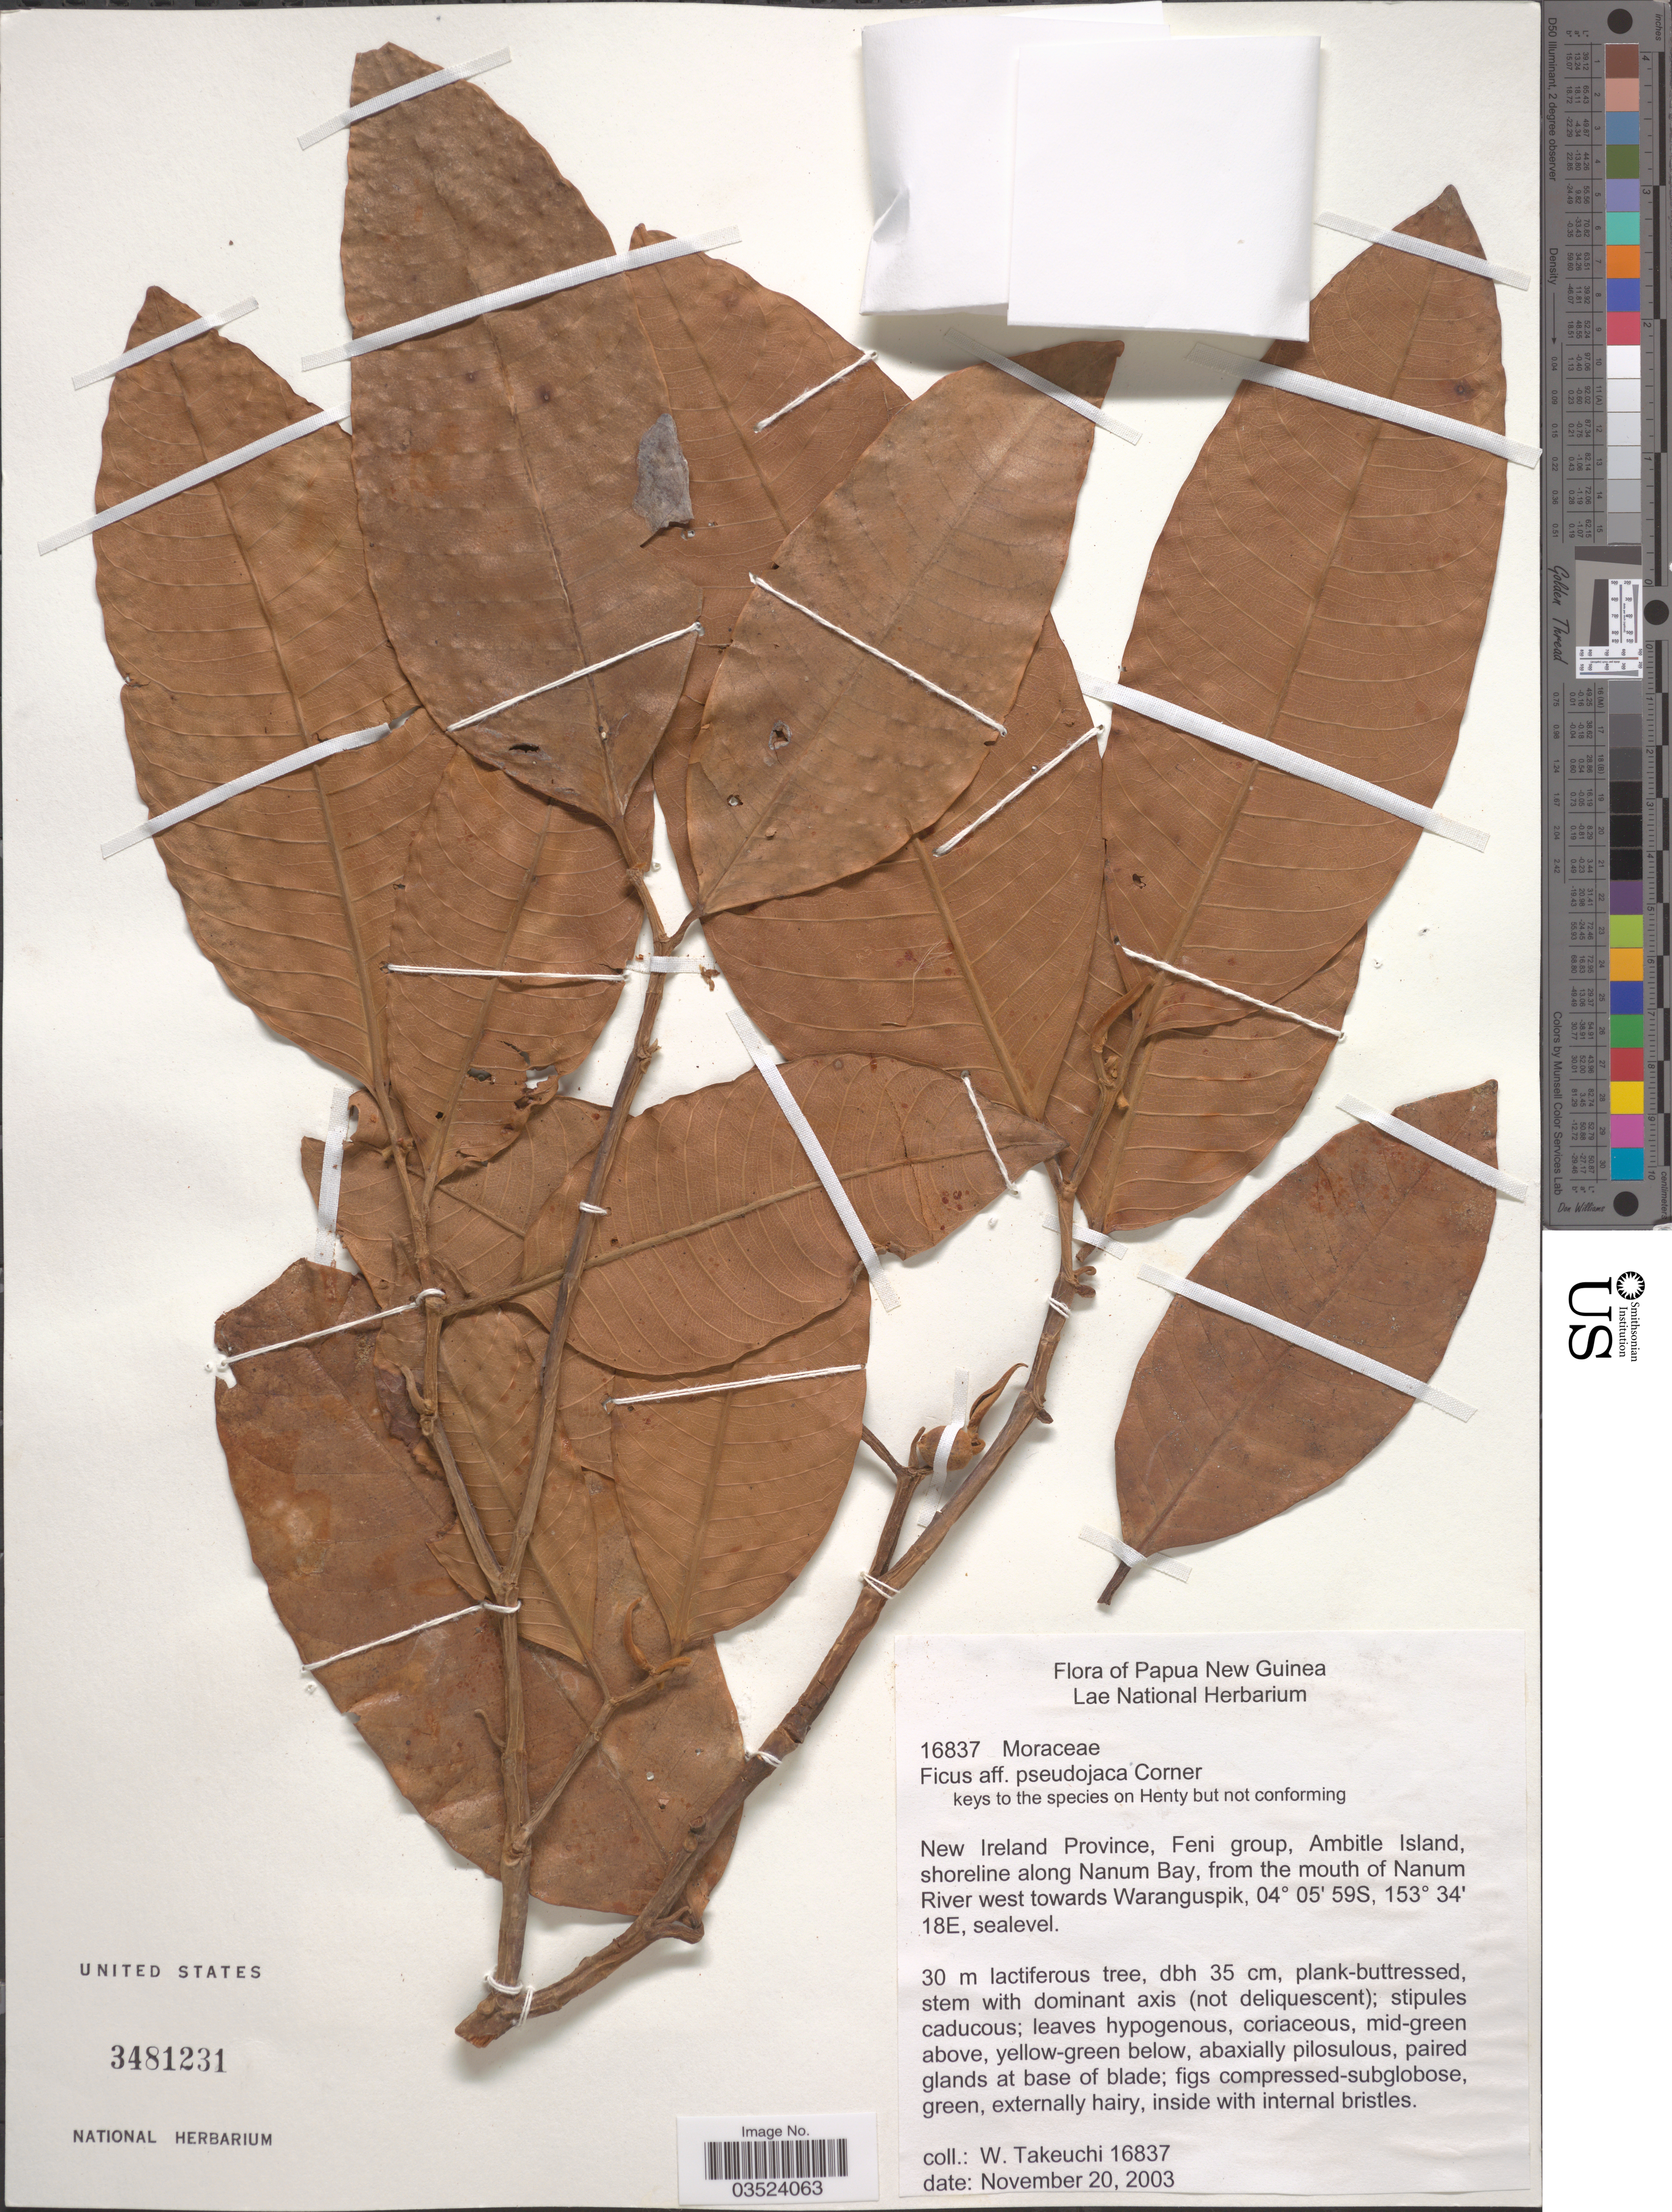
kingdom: Plantae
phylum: Tracheophyta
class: Magnoliopsida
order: Rosales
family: Moraceae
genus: Ficus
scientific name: Ficus pseudojaca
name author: Corner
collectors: W. Takeuchi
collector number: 16837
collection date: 2003-11-20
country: Papua New Guinea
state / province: New Ireland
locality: Feni group, Ambitle Island, shoreline along Nanum Bay, from the mouth of Nanum River west towards Waranguspik.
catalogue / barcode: US 3481231